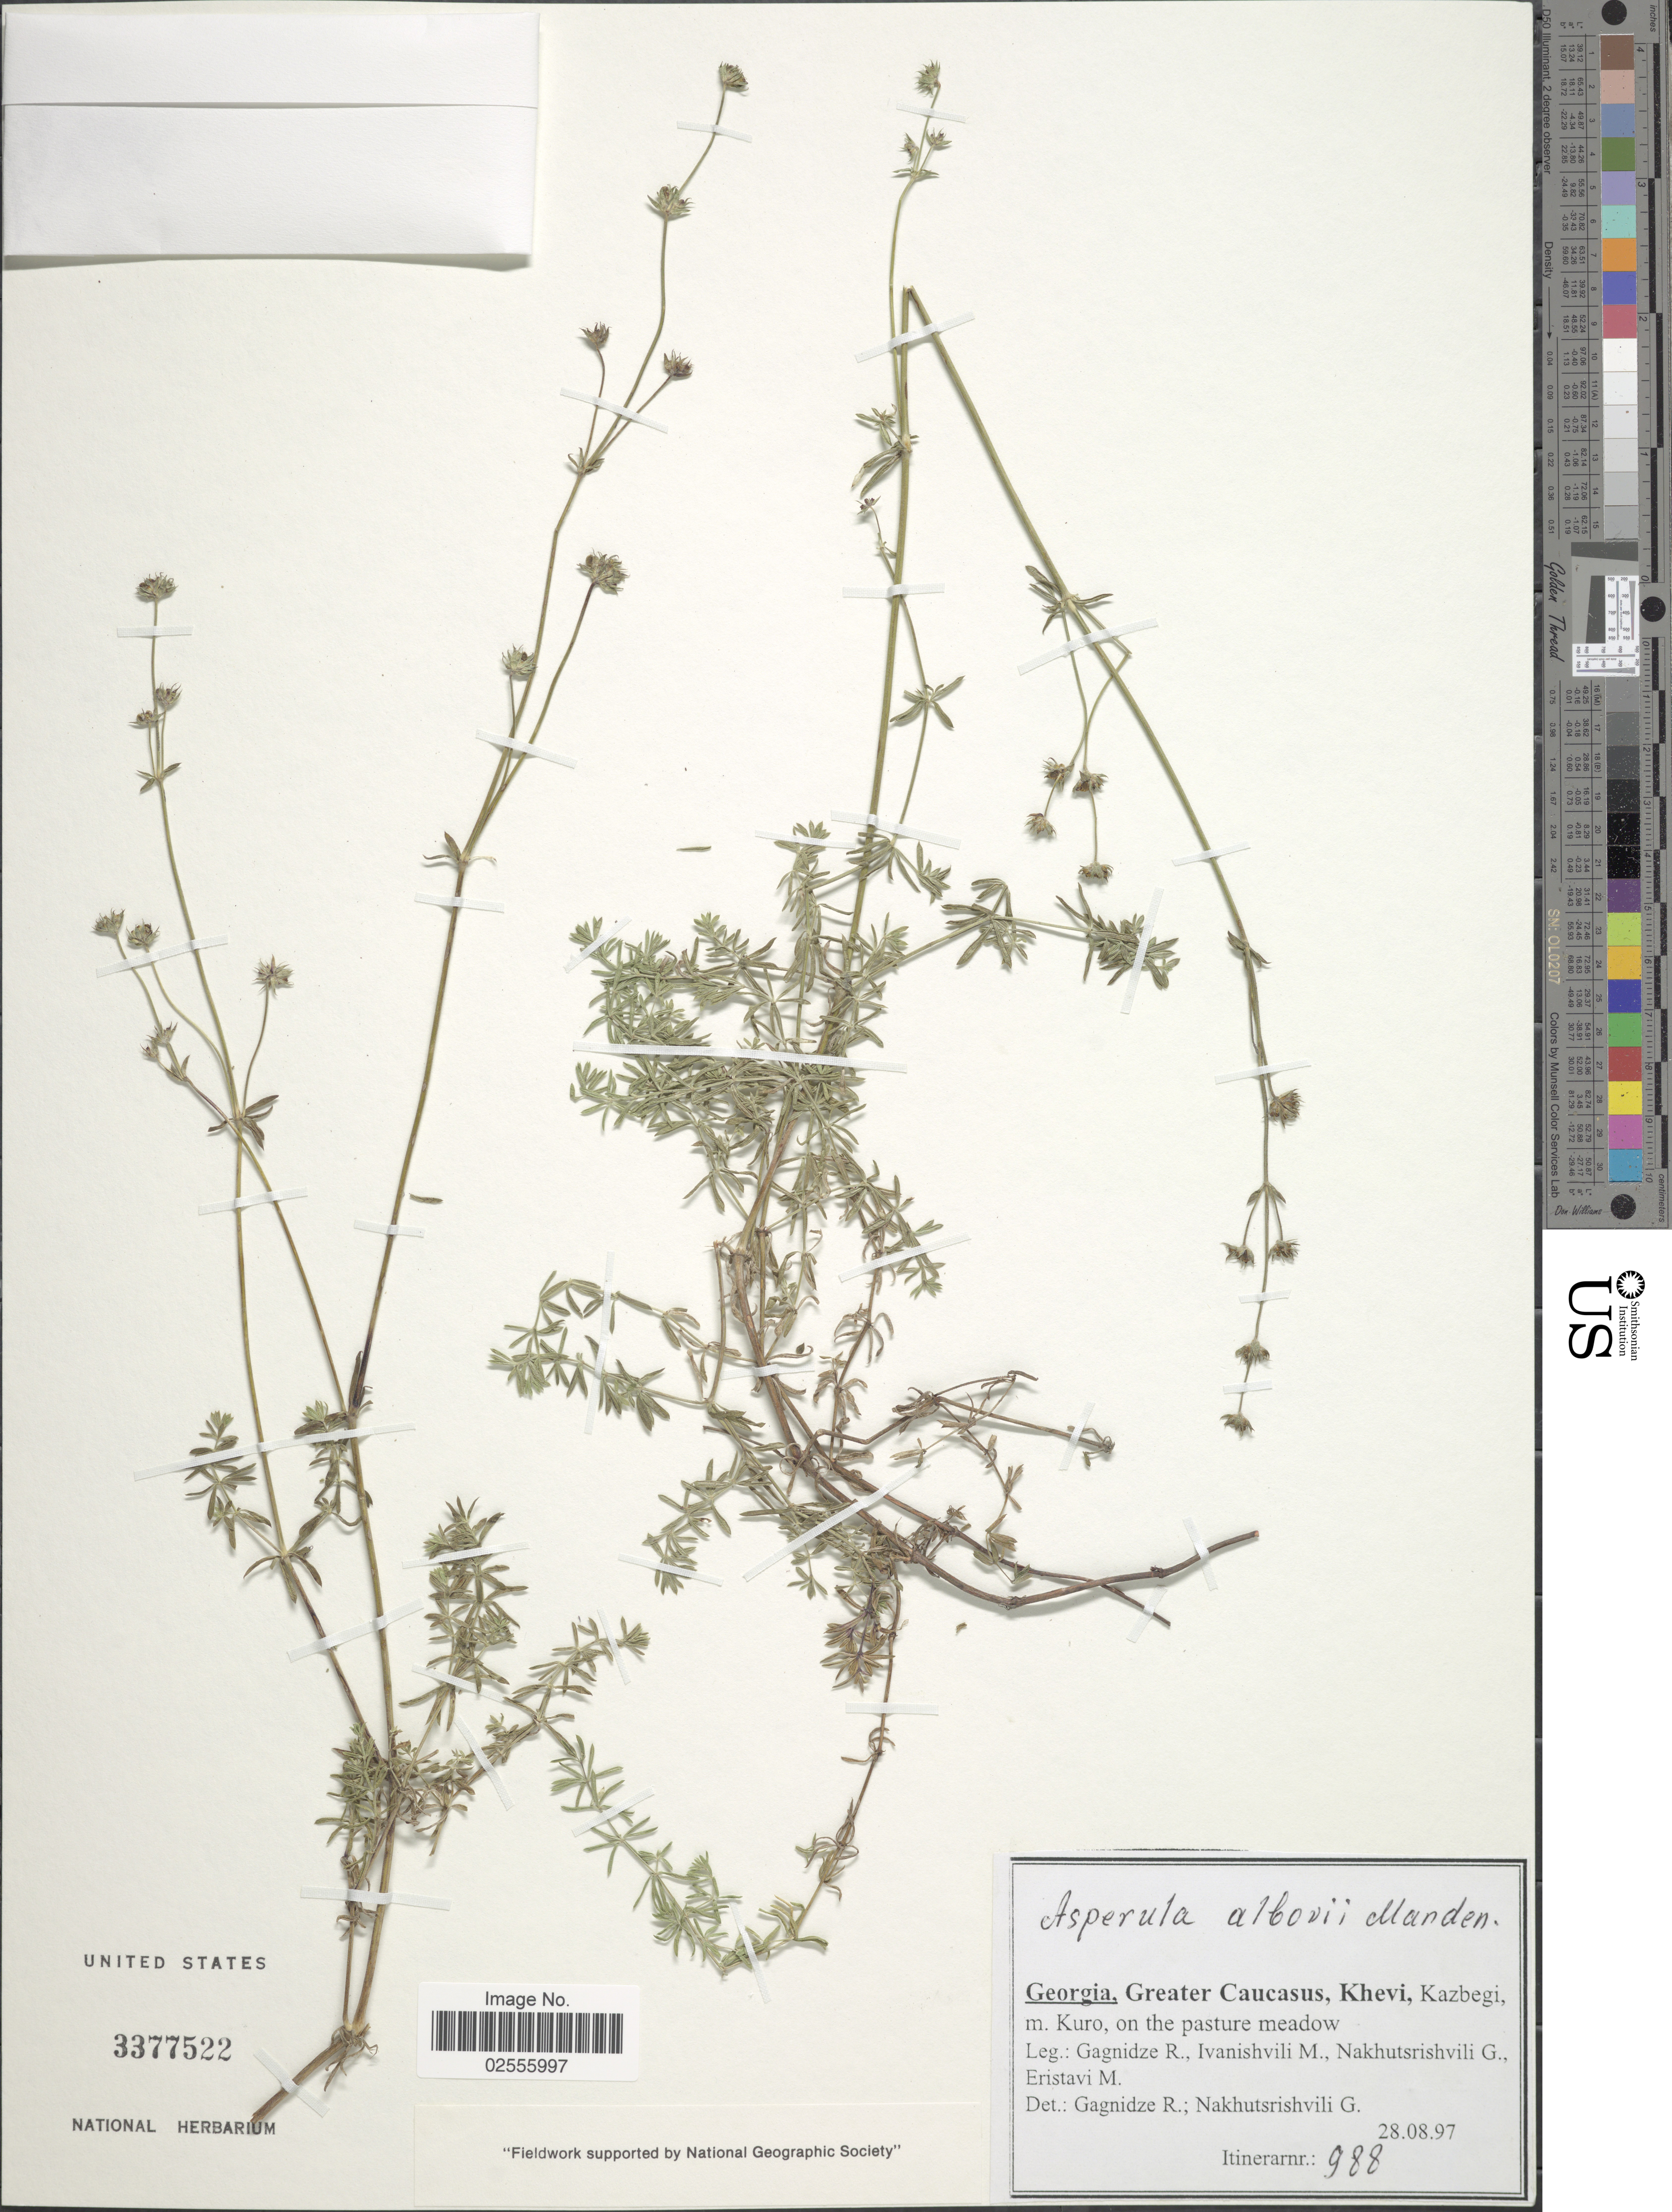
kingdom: Plantae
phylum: Tracheophyta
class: Magnoliopsida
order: Gentianales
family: Rubiaceae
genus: Asperula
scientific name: Asperula albovii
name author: Manden.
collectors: R. Gagnidze, M. Ivanishvili, G. Nakhutsrishvili & M. Eristavi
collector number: Itinerarnr: 988?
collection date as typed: Transcribed d/m/y: 28/8/97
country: Georgia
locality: Greater Caucasus, Khevi, Kazbegi, m. Kuro, on the pasture meadow.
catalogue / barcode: US 3377522